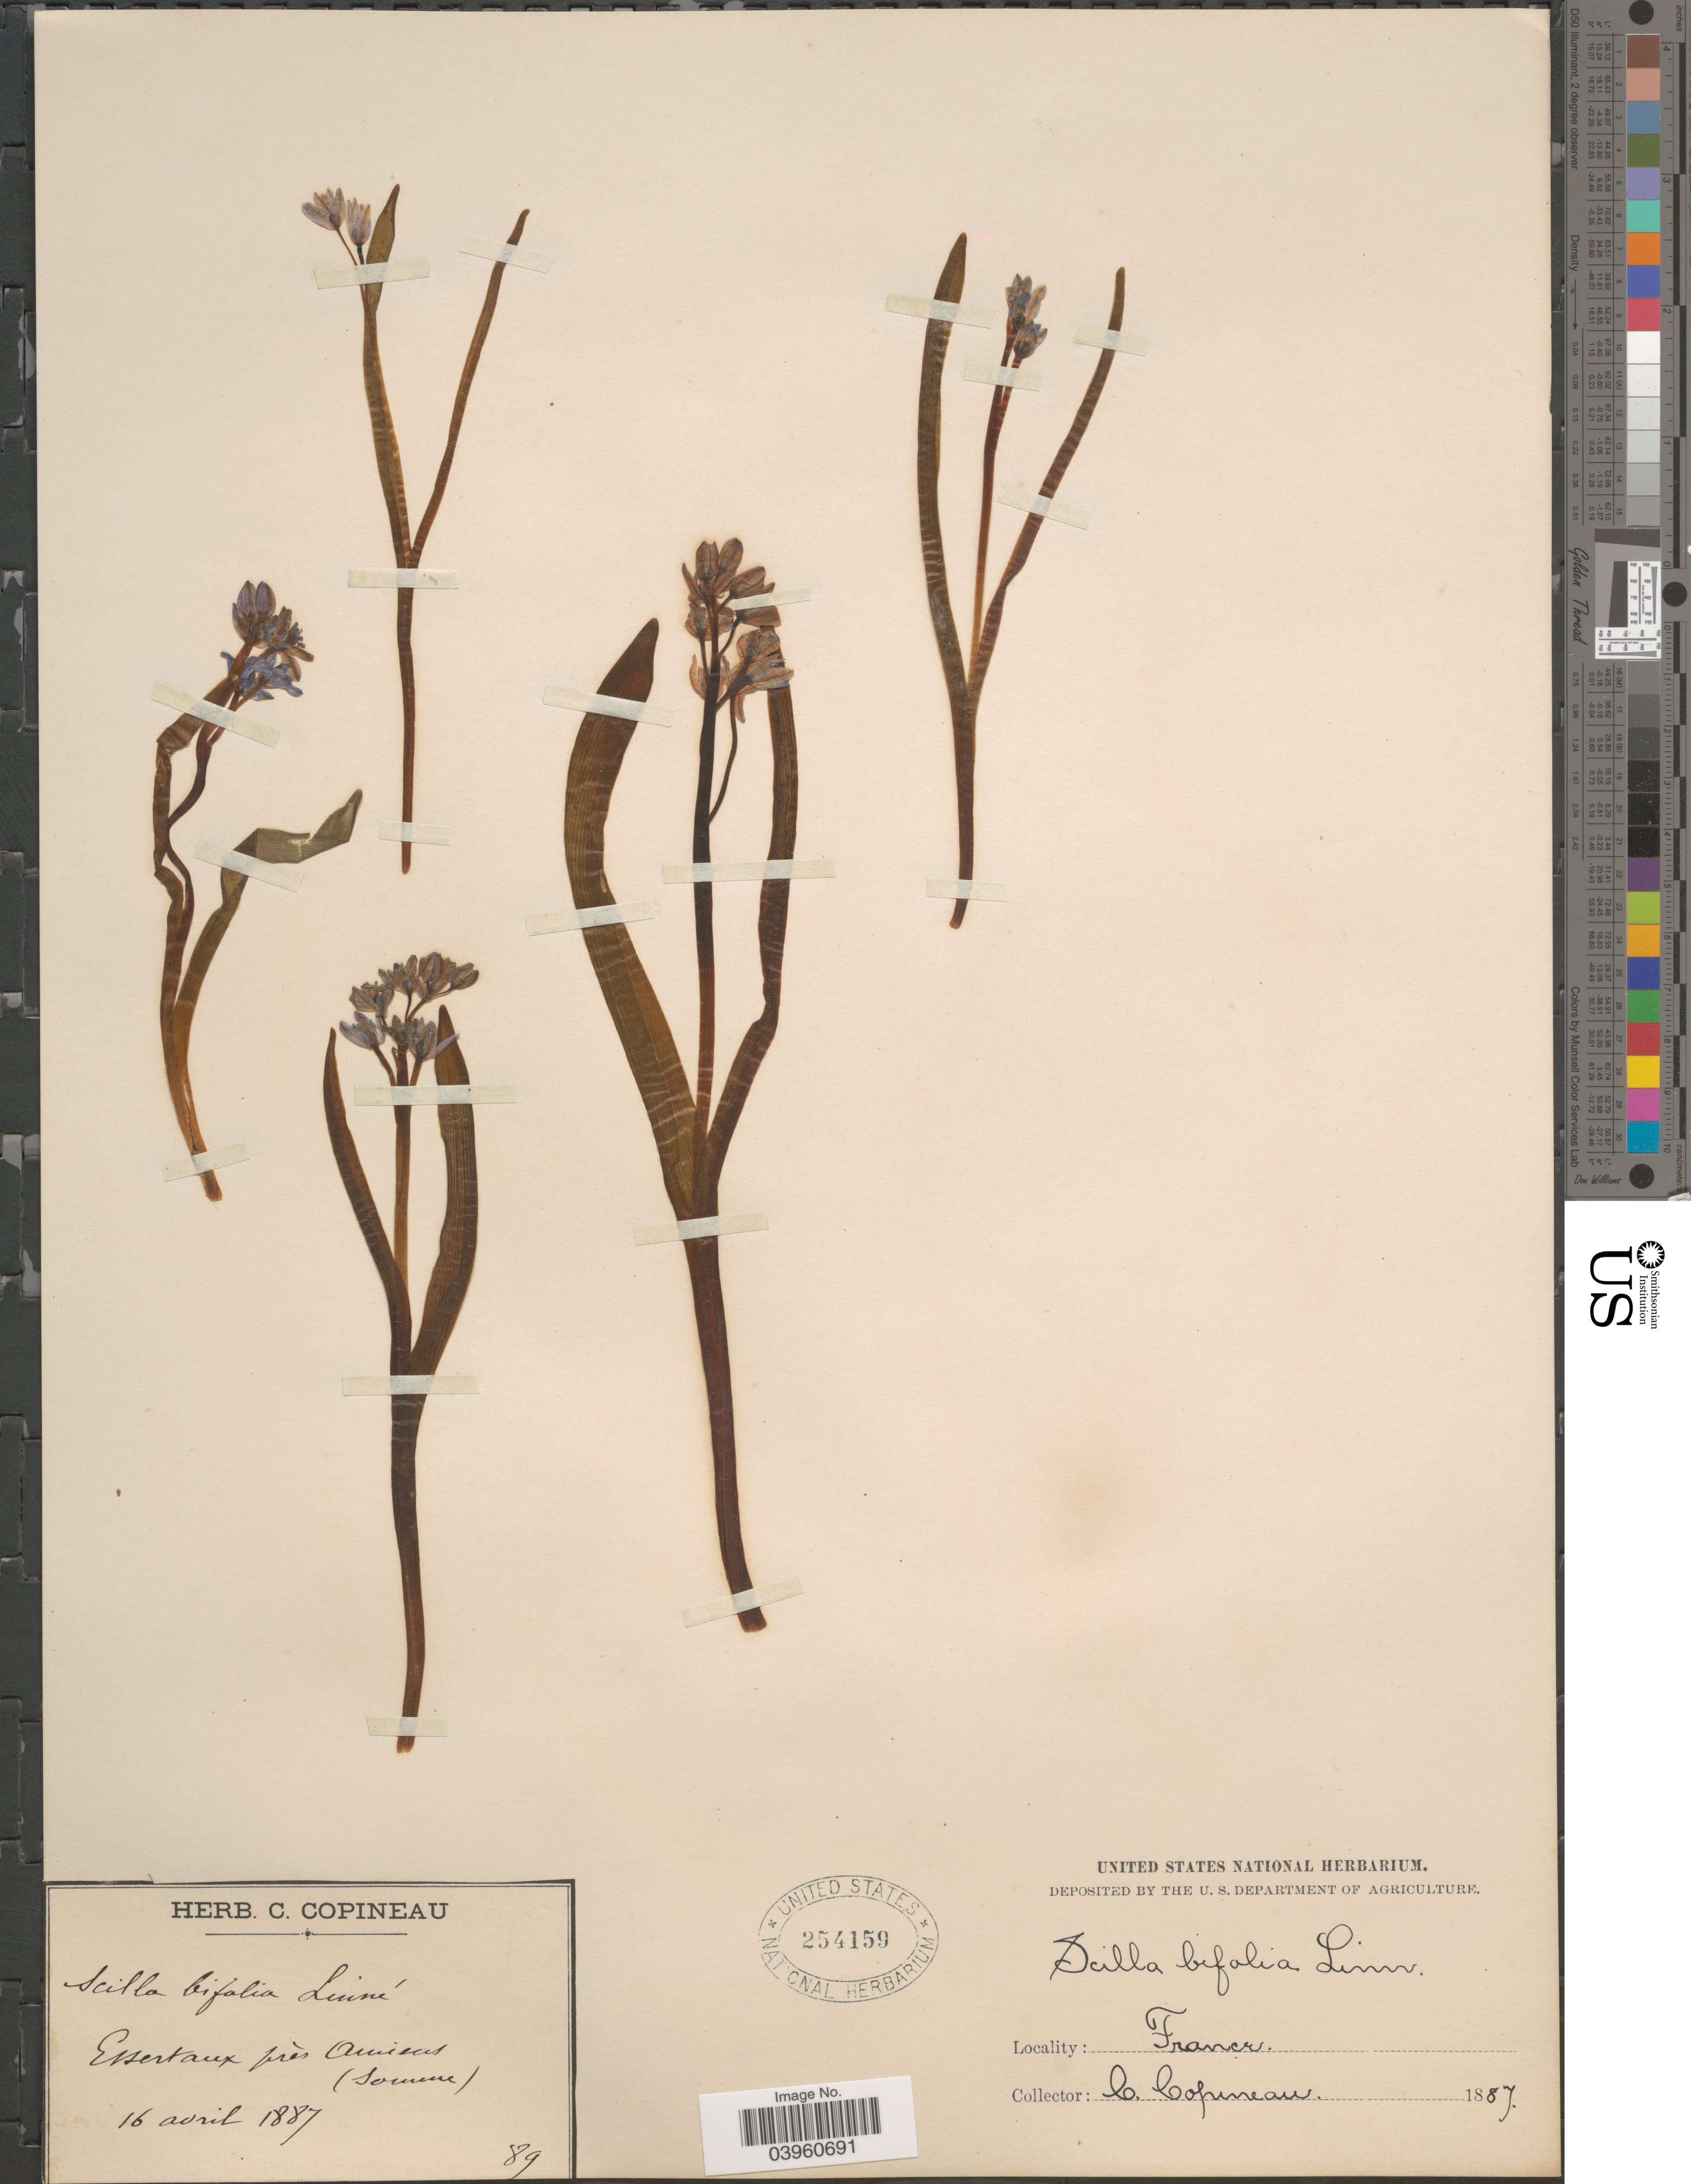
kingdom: Plantae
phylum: Tracheophyta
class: Liliopsida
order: Asparagales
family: Asparagaceae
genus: Scilla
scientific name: Scilla bifolia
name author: L.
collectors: C. Copineau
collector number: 89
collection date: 1887-04-16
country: France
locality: Essertaux près Amiens (Somme).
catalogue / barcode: US 254159